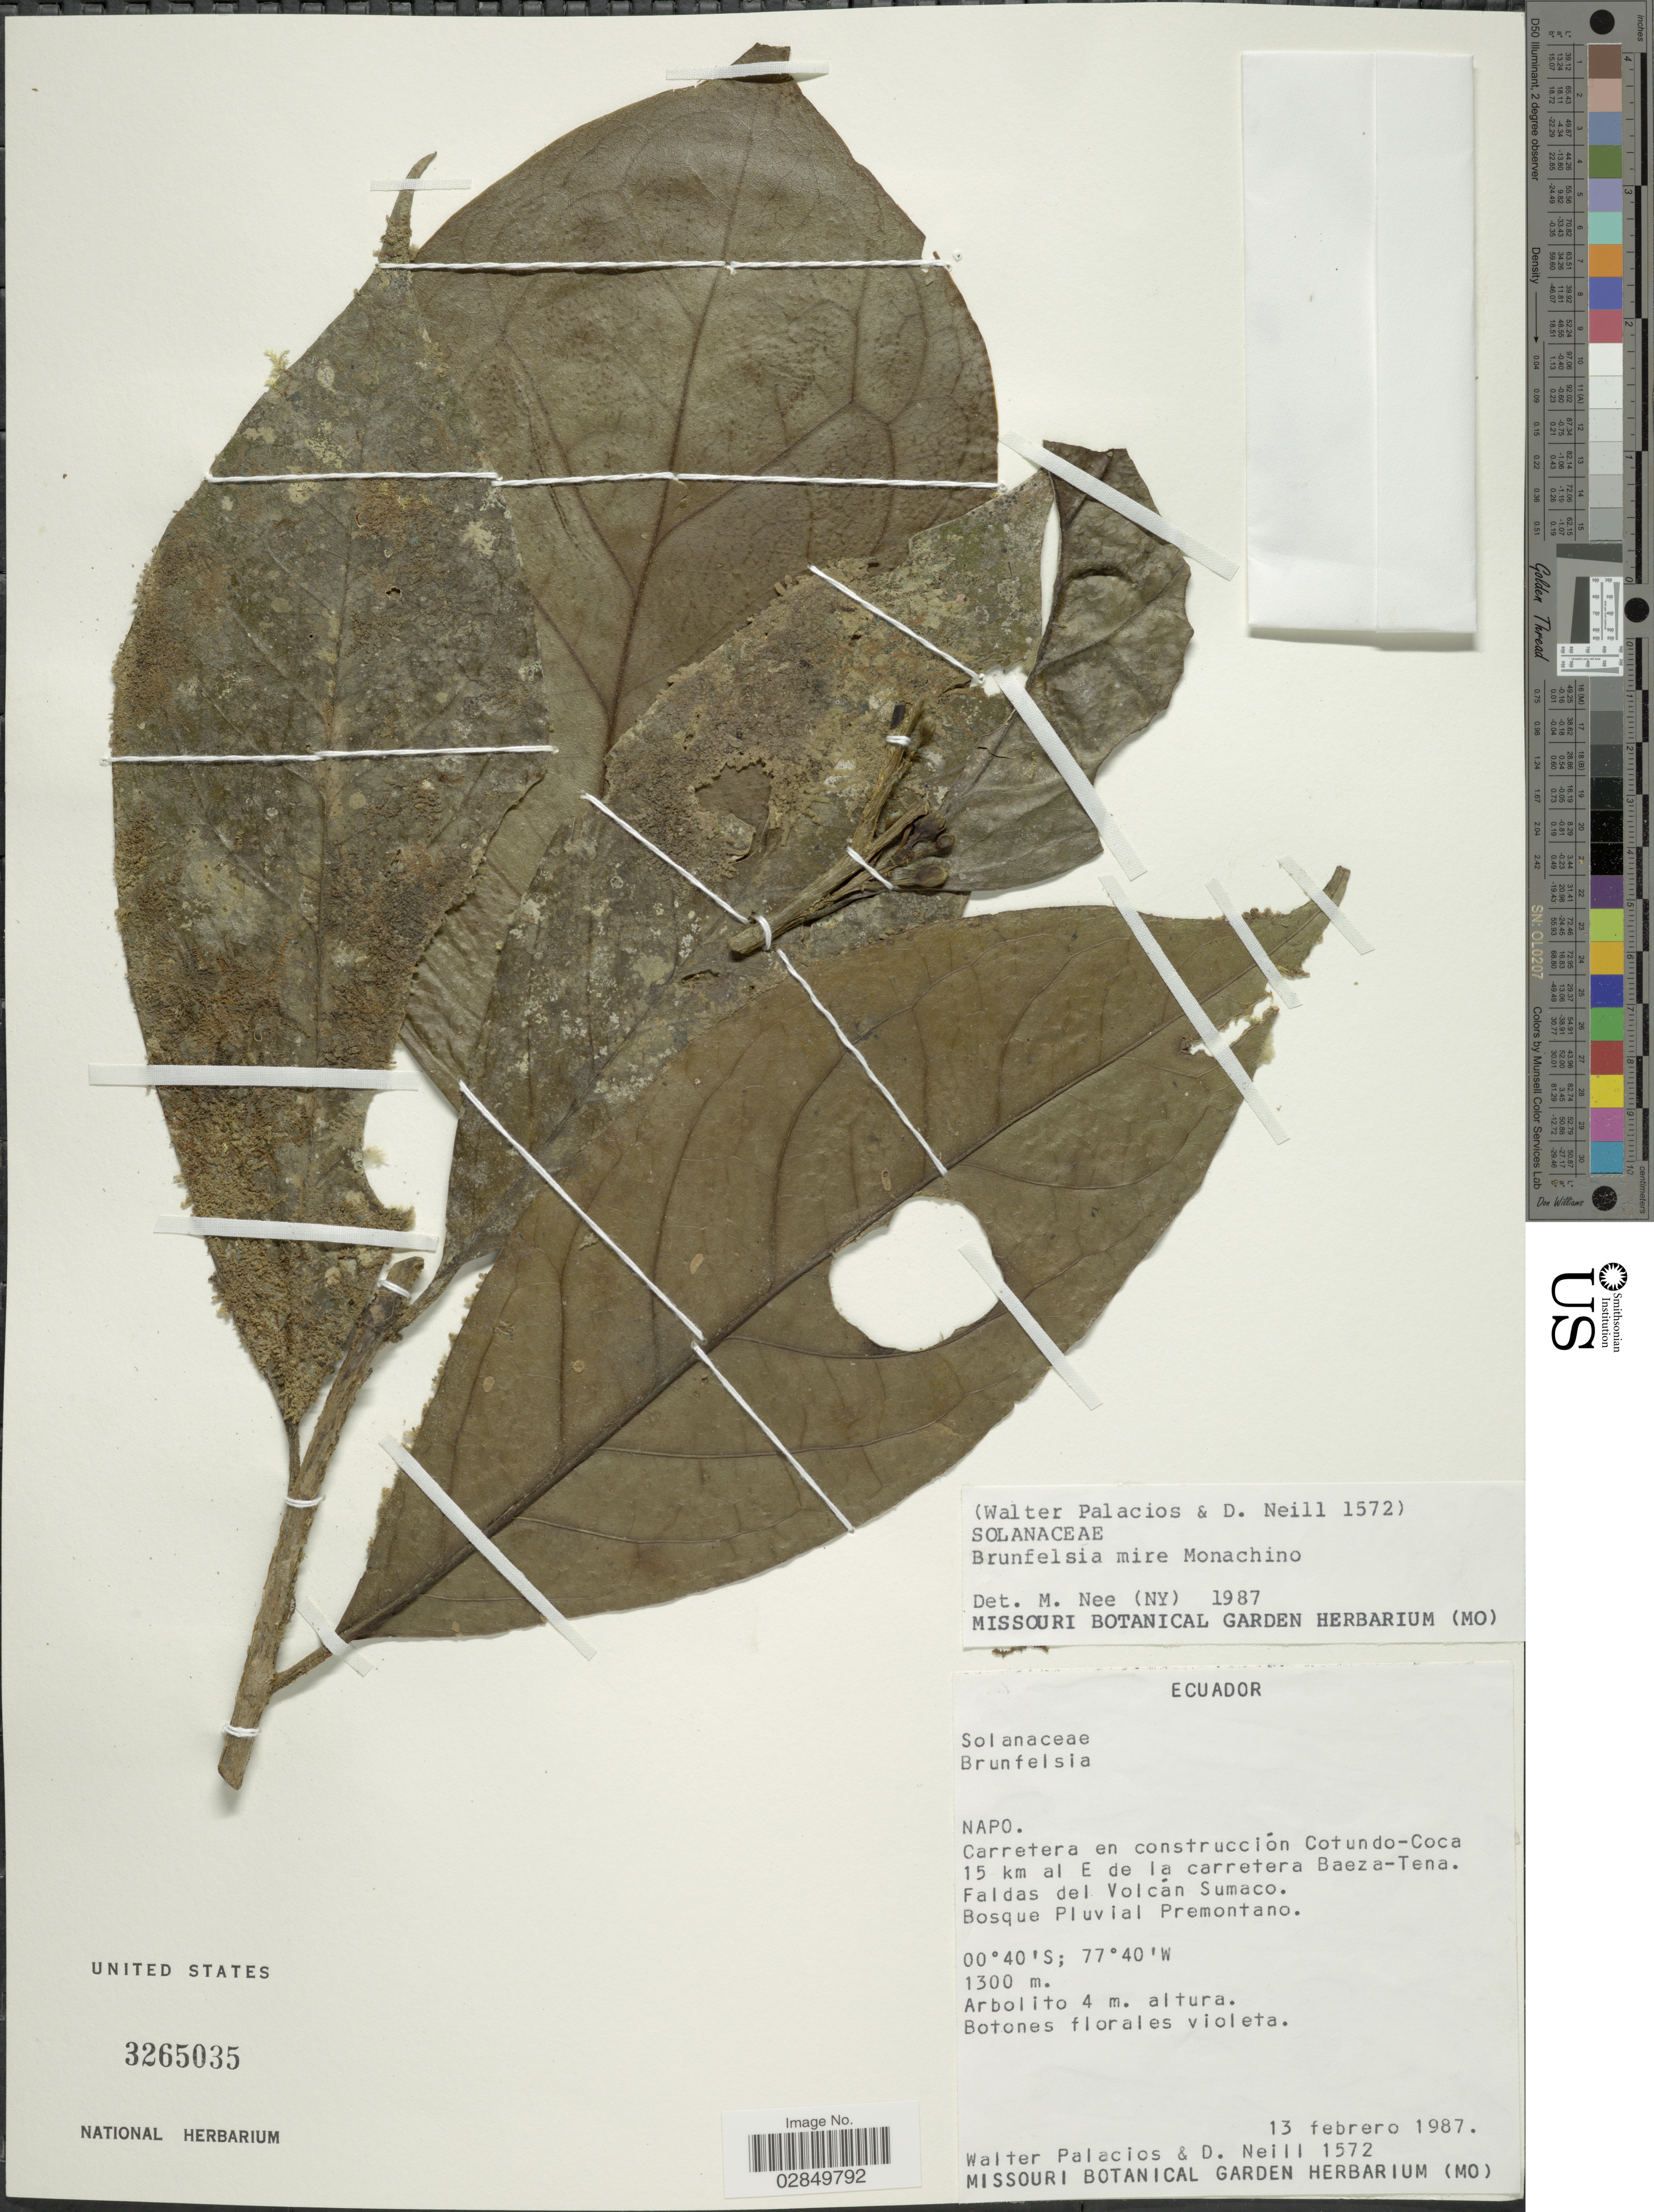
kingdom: Plantae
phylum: Tracheophyta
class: Magnoliopsida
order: Solanales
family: Solanaceae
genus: Brunfelsia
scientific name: Brunfelsia mire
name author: Monach.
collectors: W. Palacios & D. Neill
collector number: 1572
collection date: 1987-02-13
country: Ecuador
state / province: Napo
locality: Carretera em construcción Cotundo-Coca 15 km al E de la carretera Baeza-Tena, Faldas del Volcán Sumaco.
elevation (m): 1300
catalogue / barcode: US 3265035